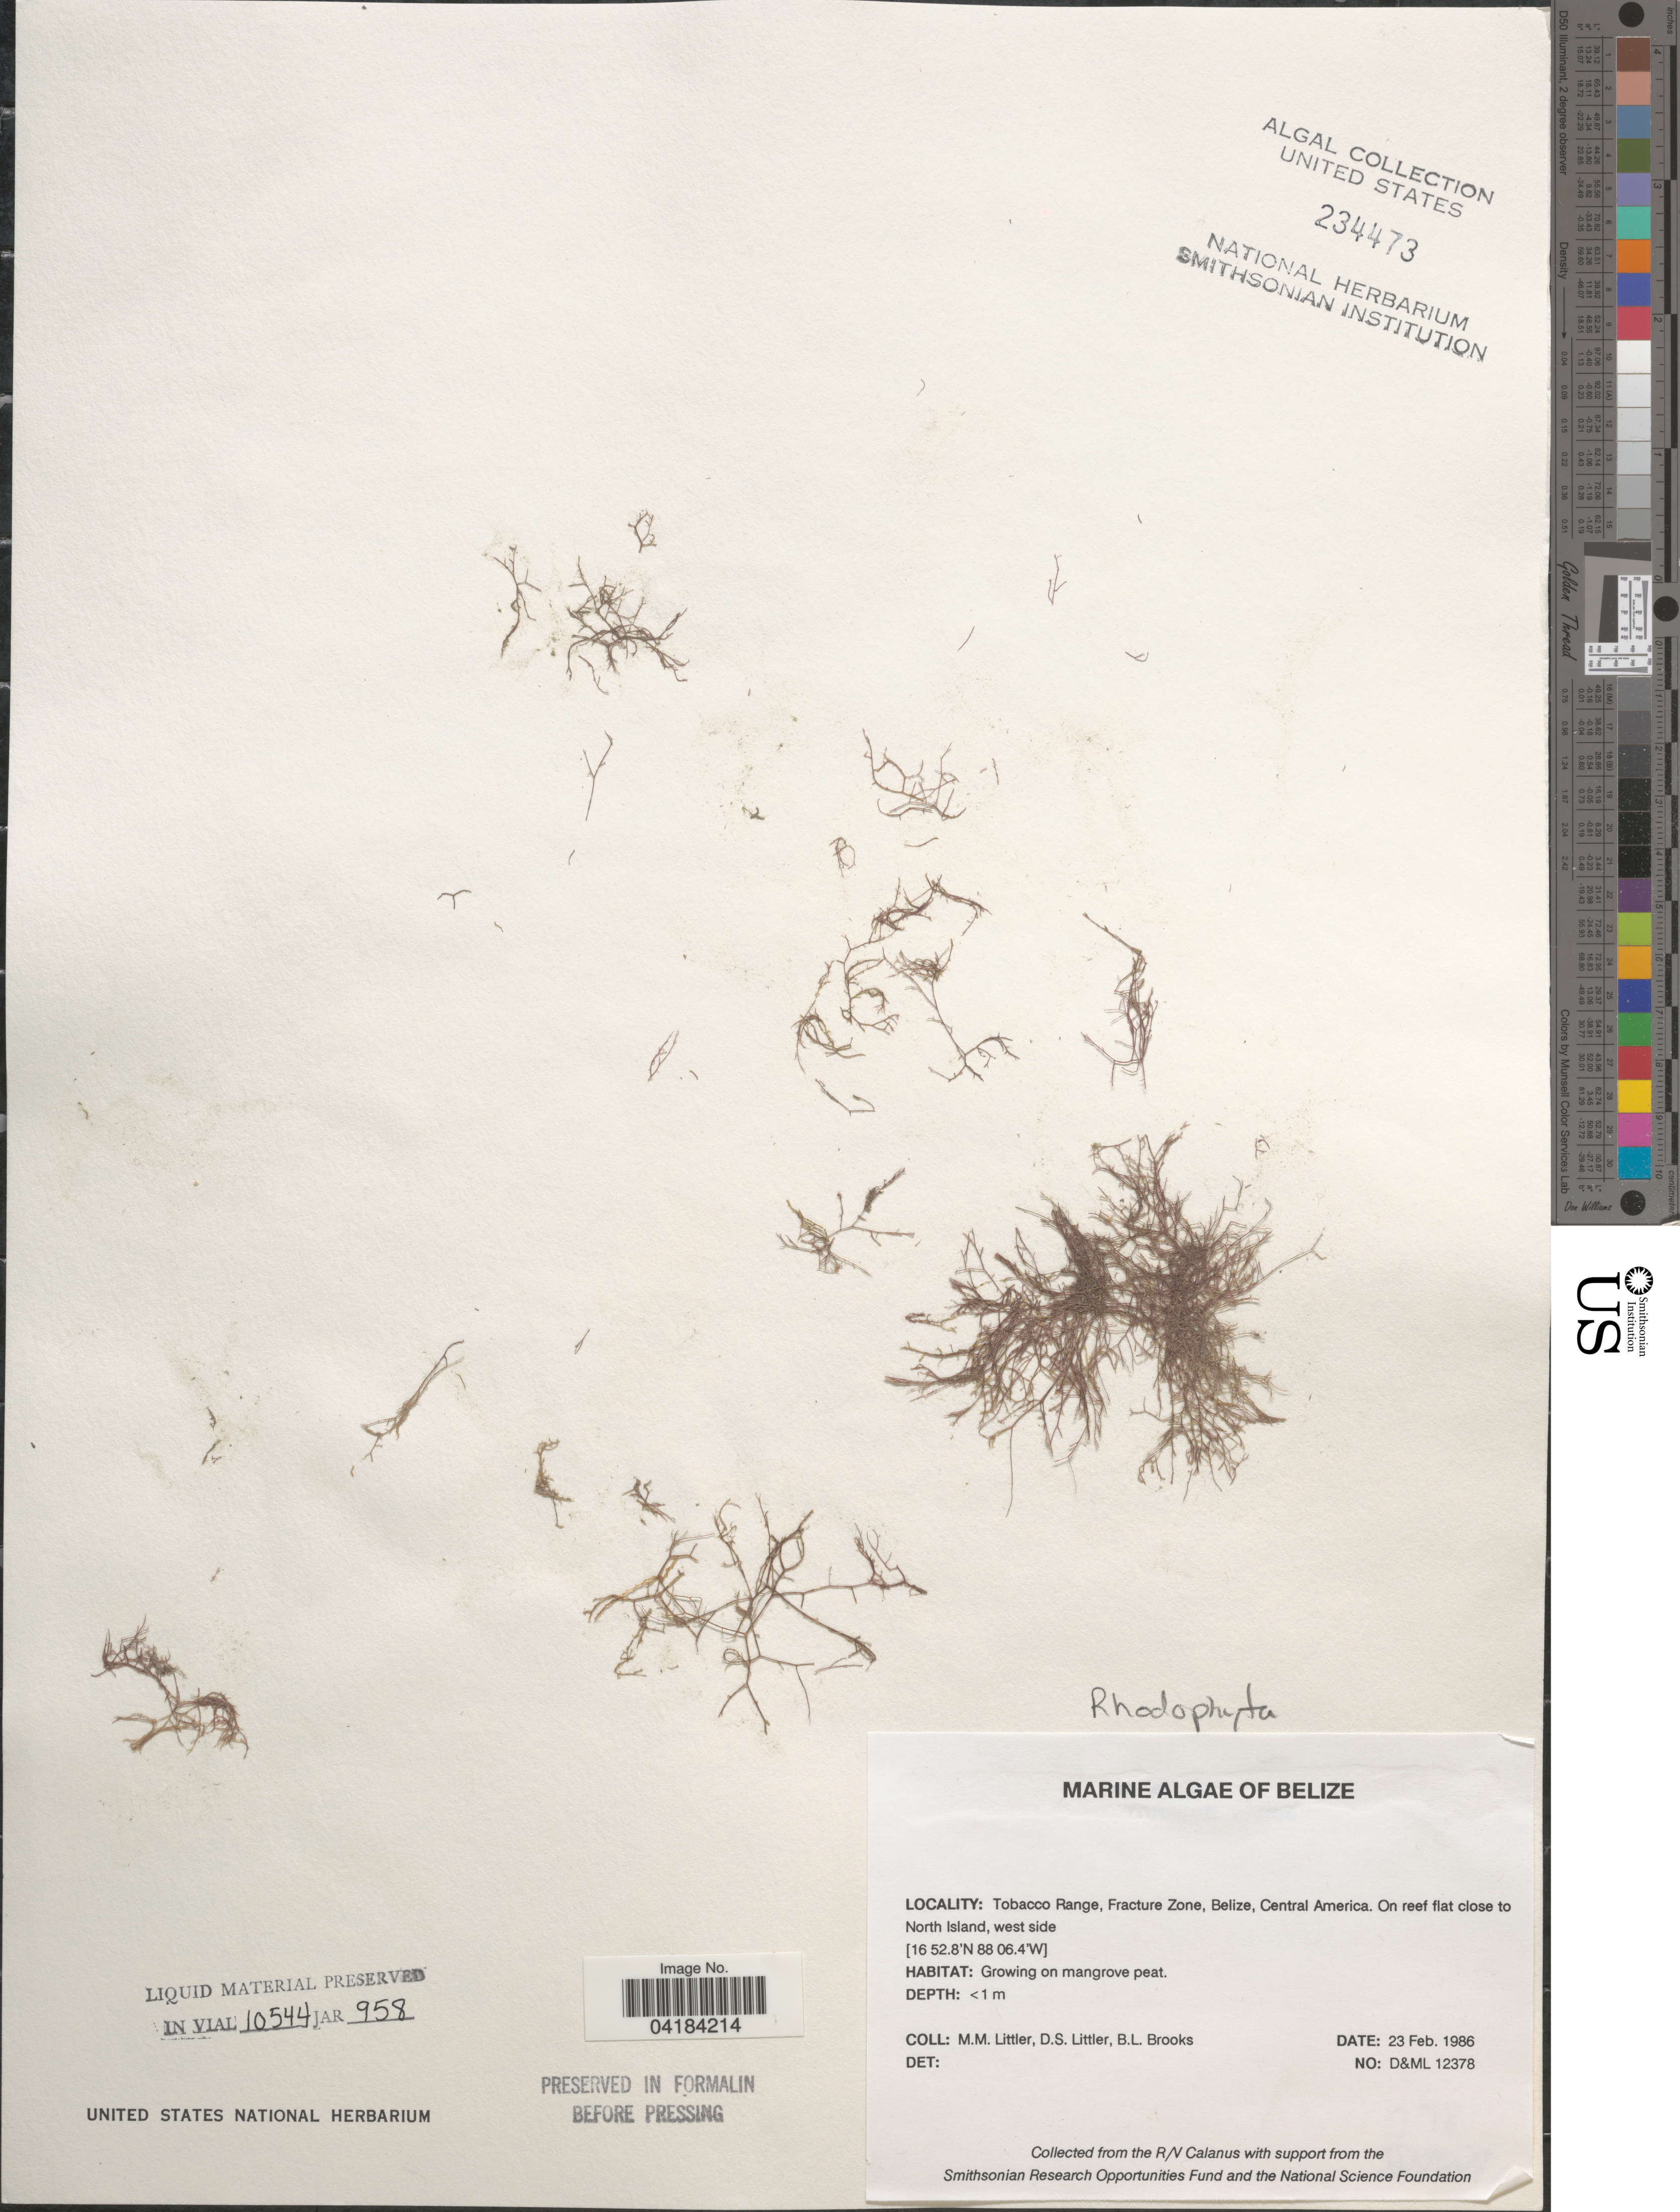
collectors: D. S. Littler & B. Brooks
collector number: D&ML12378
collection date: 1986-02-23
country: Belize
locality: Tobacco Range, Fracture Zone. On reef flat close to North Island, west side.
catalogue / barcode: US 234473